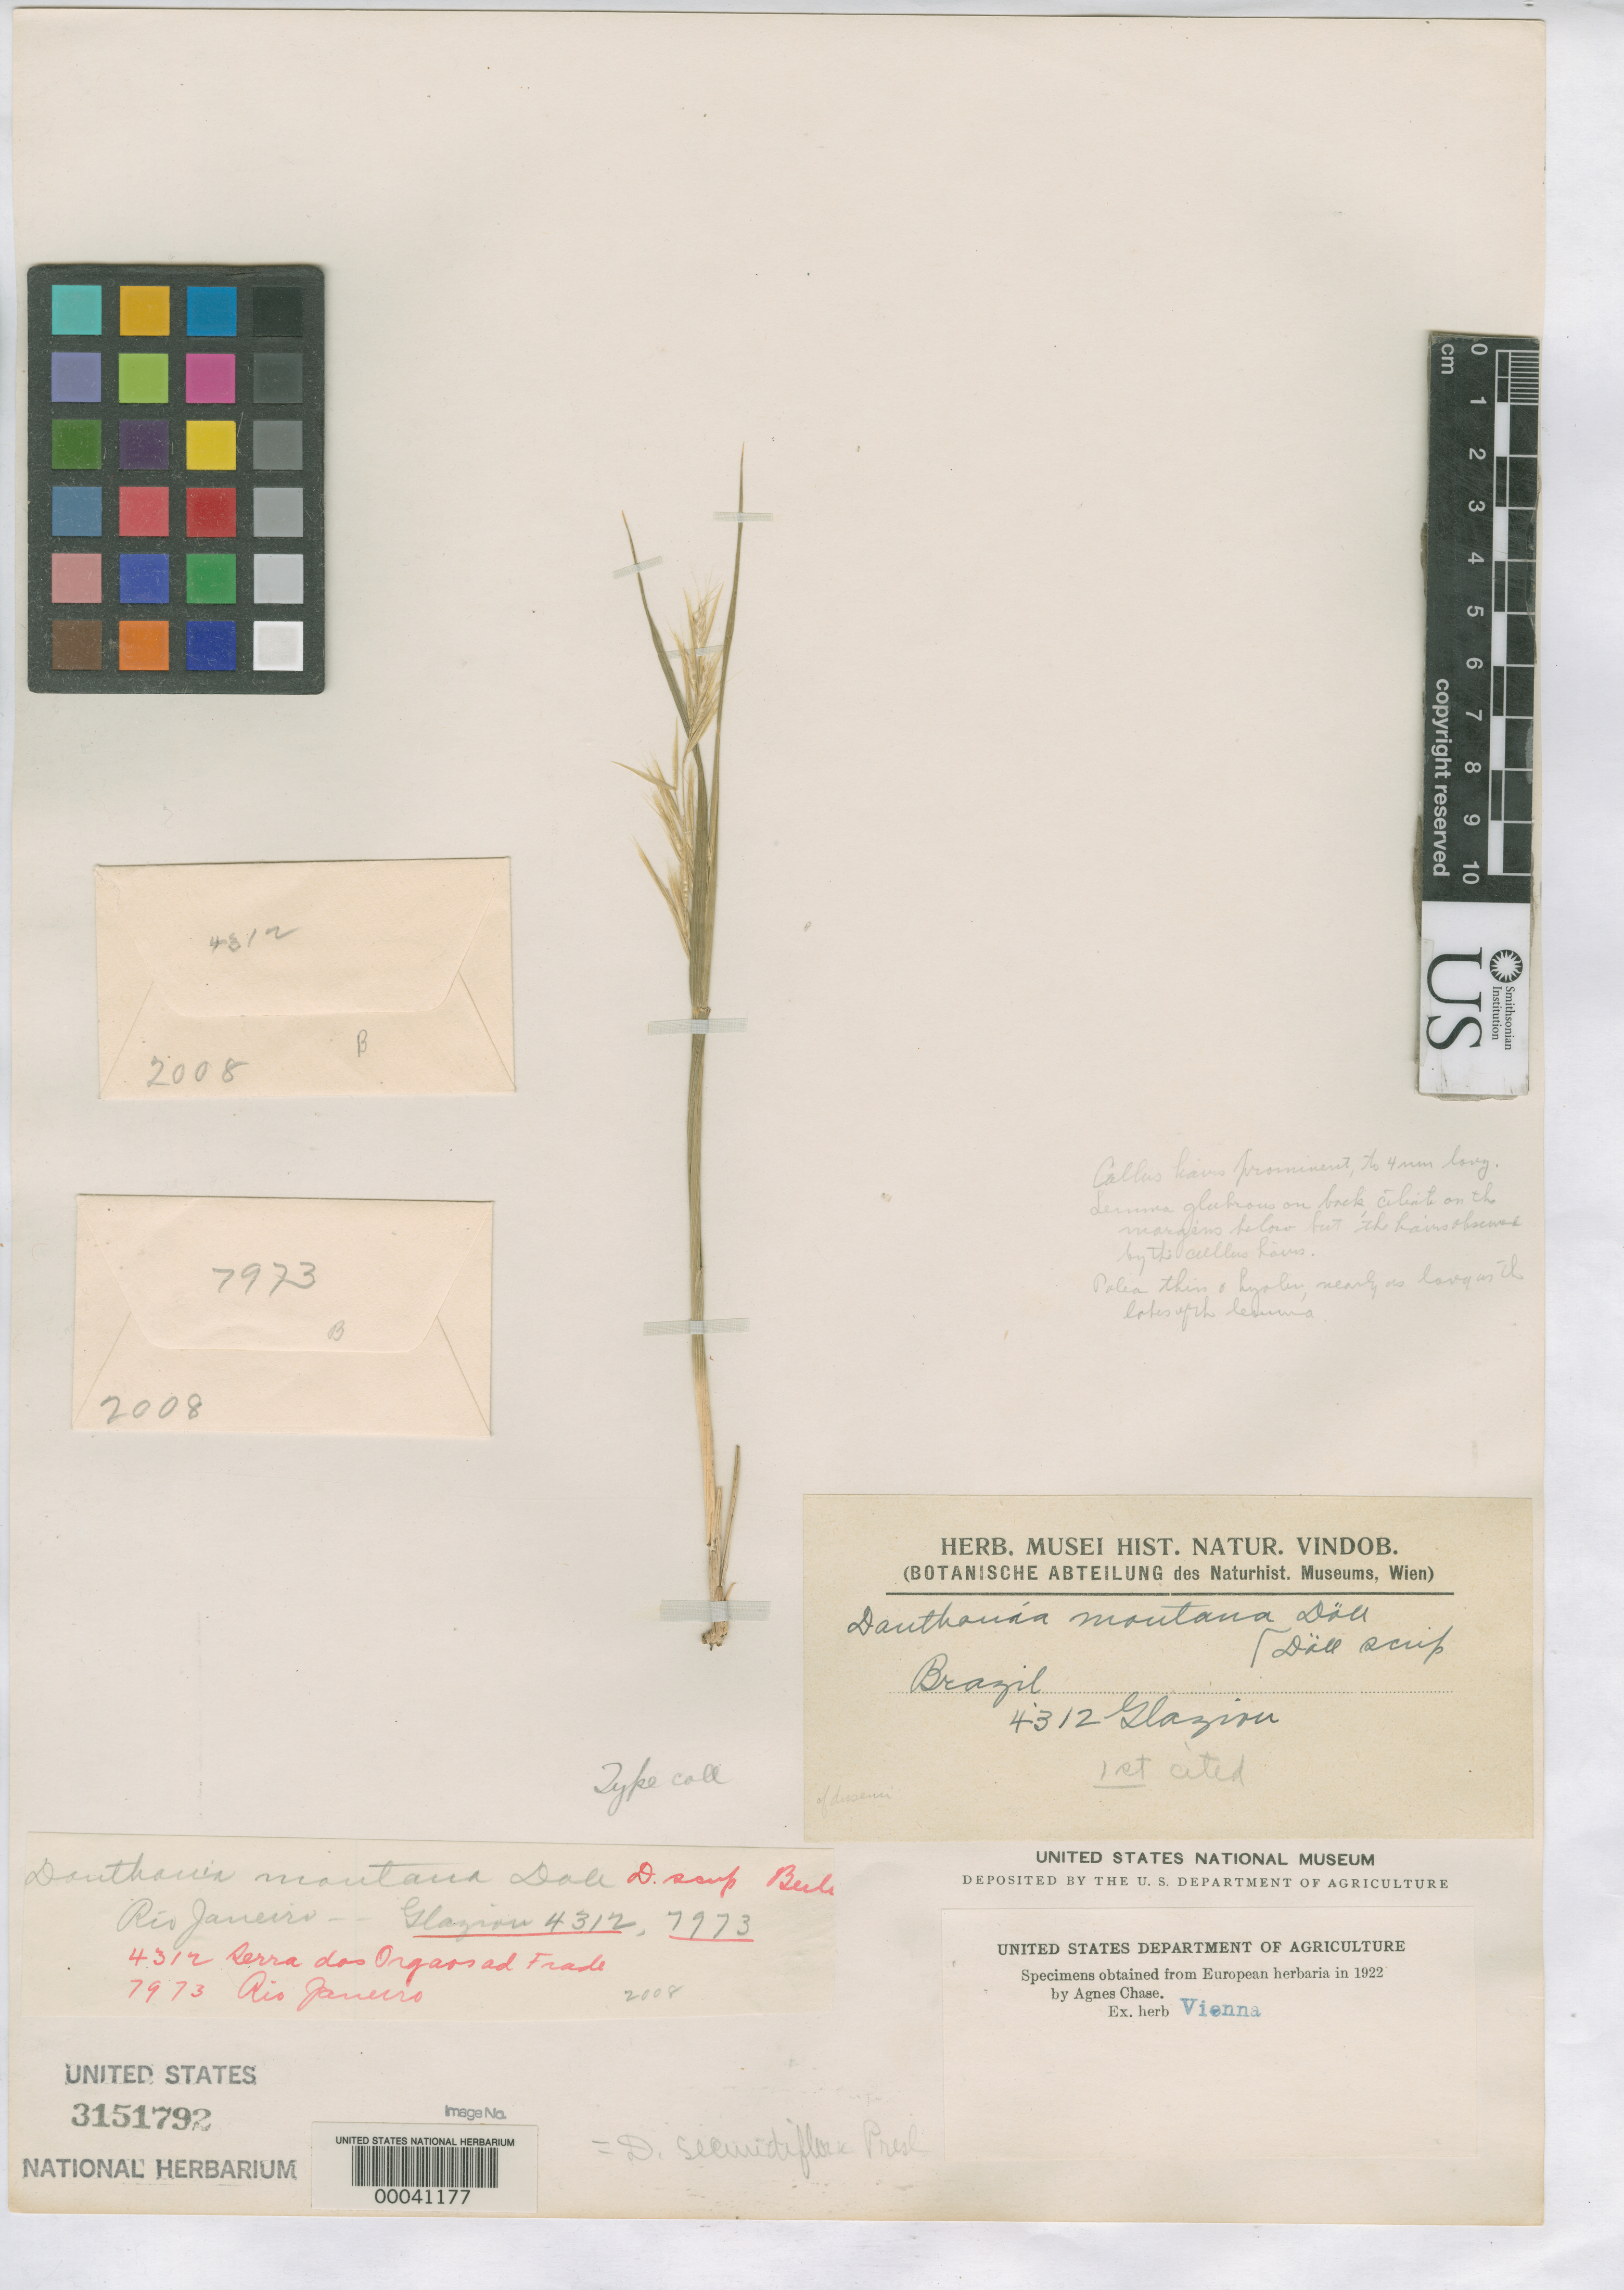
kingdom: Plantae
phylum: Tracheophyta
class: Liliopsida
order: Poales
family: Poaceae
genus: Danthonia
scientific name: Danthonia montana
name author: Döll in Mart.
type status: Type Fragment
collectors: A. F. M. Glaziou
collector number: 4312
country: Brazil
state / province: Rio de Janeiro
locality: Serra dos Órgãos ad Frade.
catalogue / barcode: US 3151792